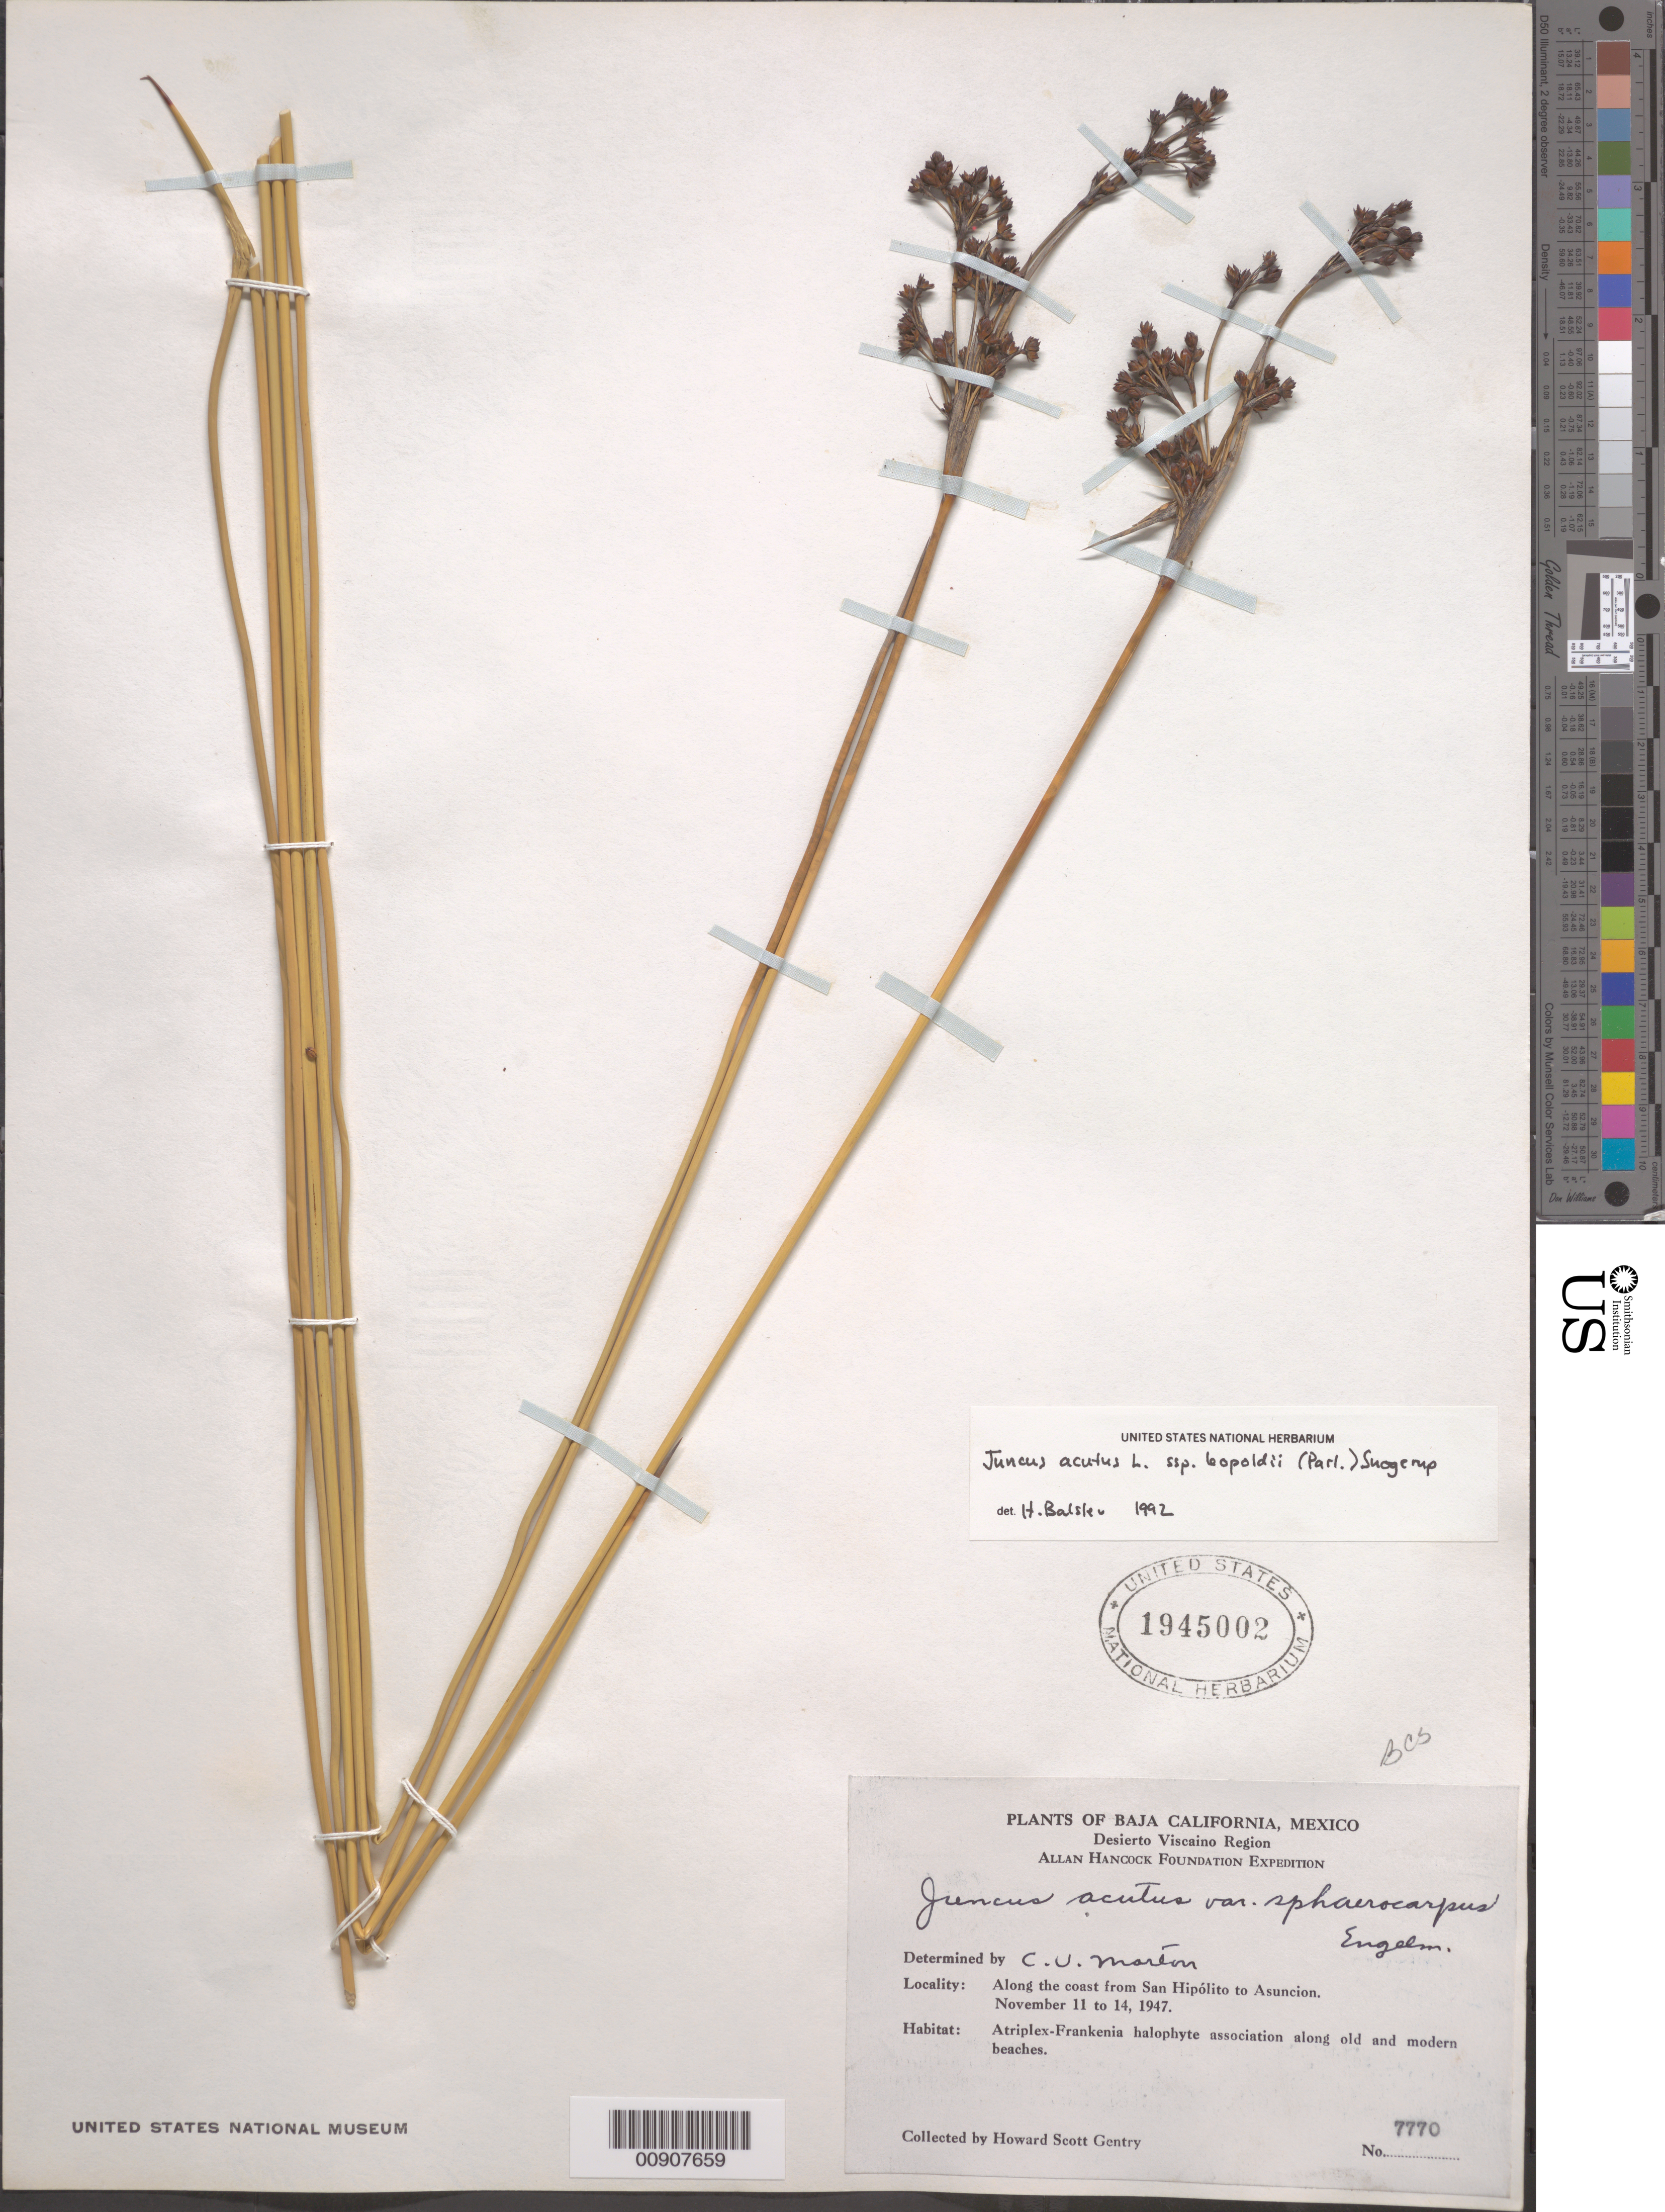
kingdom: Plantae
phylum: Tracheophyta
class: Liliopsida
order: Poales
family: Juncaceae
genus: Juncus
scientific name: Juncus acutus subsp. leopoldii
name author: (Parl.) Snogerup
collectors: H. S. Gentry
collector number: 7770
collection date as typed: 11 Nov 1947 to 14 Nov 1947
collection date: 1947-11-11/1947-11-14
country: Mexico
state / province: Baja California Sur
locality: Along the coast from San Hipólito to Asuncion. Along old and modern beaches. Desierto Viscaino Region. Baja California.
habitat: Atriplex-Frankenia halophyte association along beaches.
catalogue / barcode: US 1945002